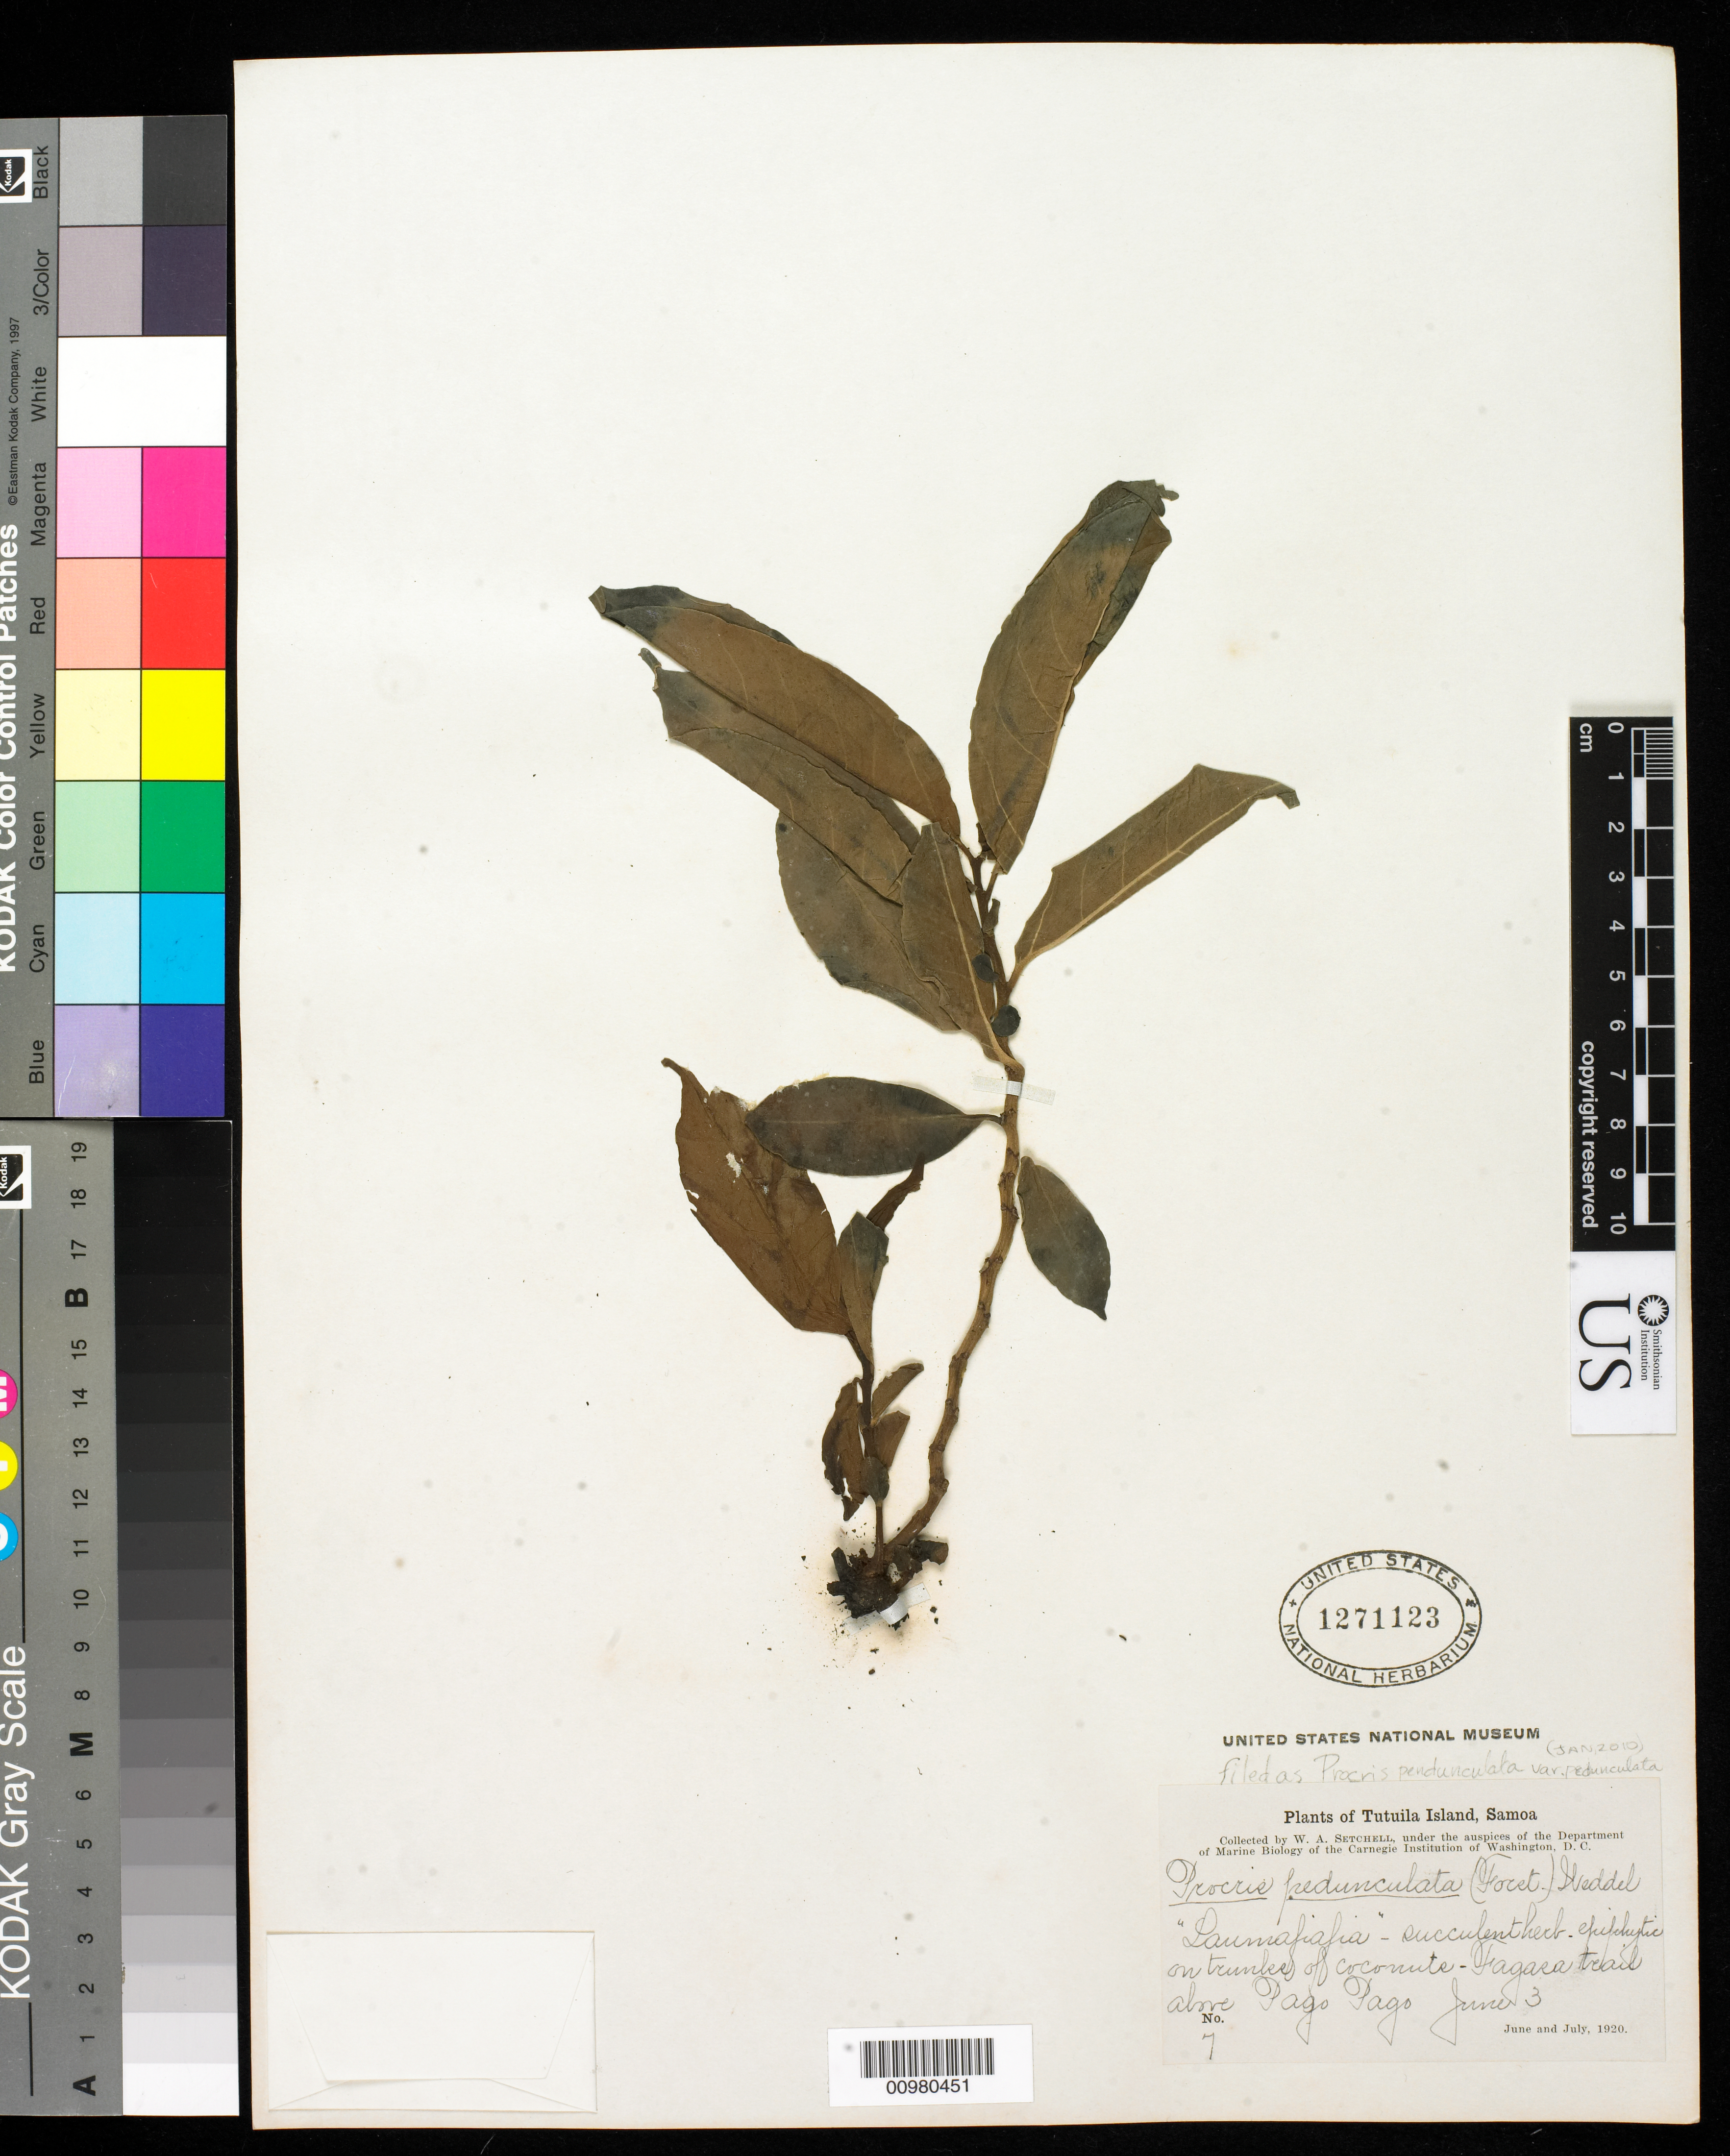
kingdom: Plantae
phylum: Tracheophyta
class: Magnoliopsida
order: Rosales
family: Urticaceae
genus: Procris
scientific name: Procris pedunculata var. pedunculata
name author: (J.R. Forst. & G. Forst.) Wedd.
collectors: W. Setchell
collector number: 7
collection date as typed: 03 Jun 1920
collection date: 1920-06-03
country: American Samoa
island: Tutua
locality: Fagara trail above Pago Pago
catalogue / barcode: US 1271123